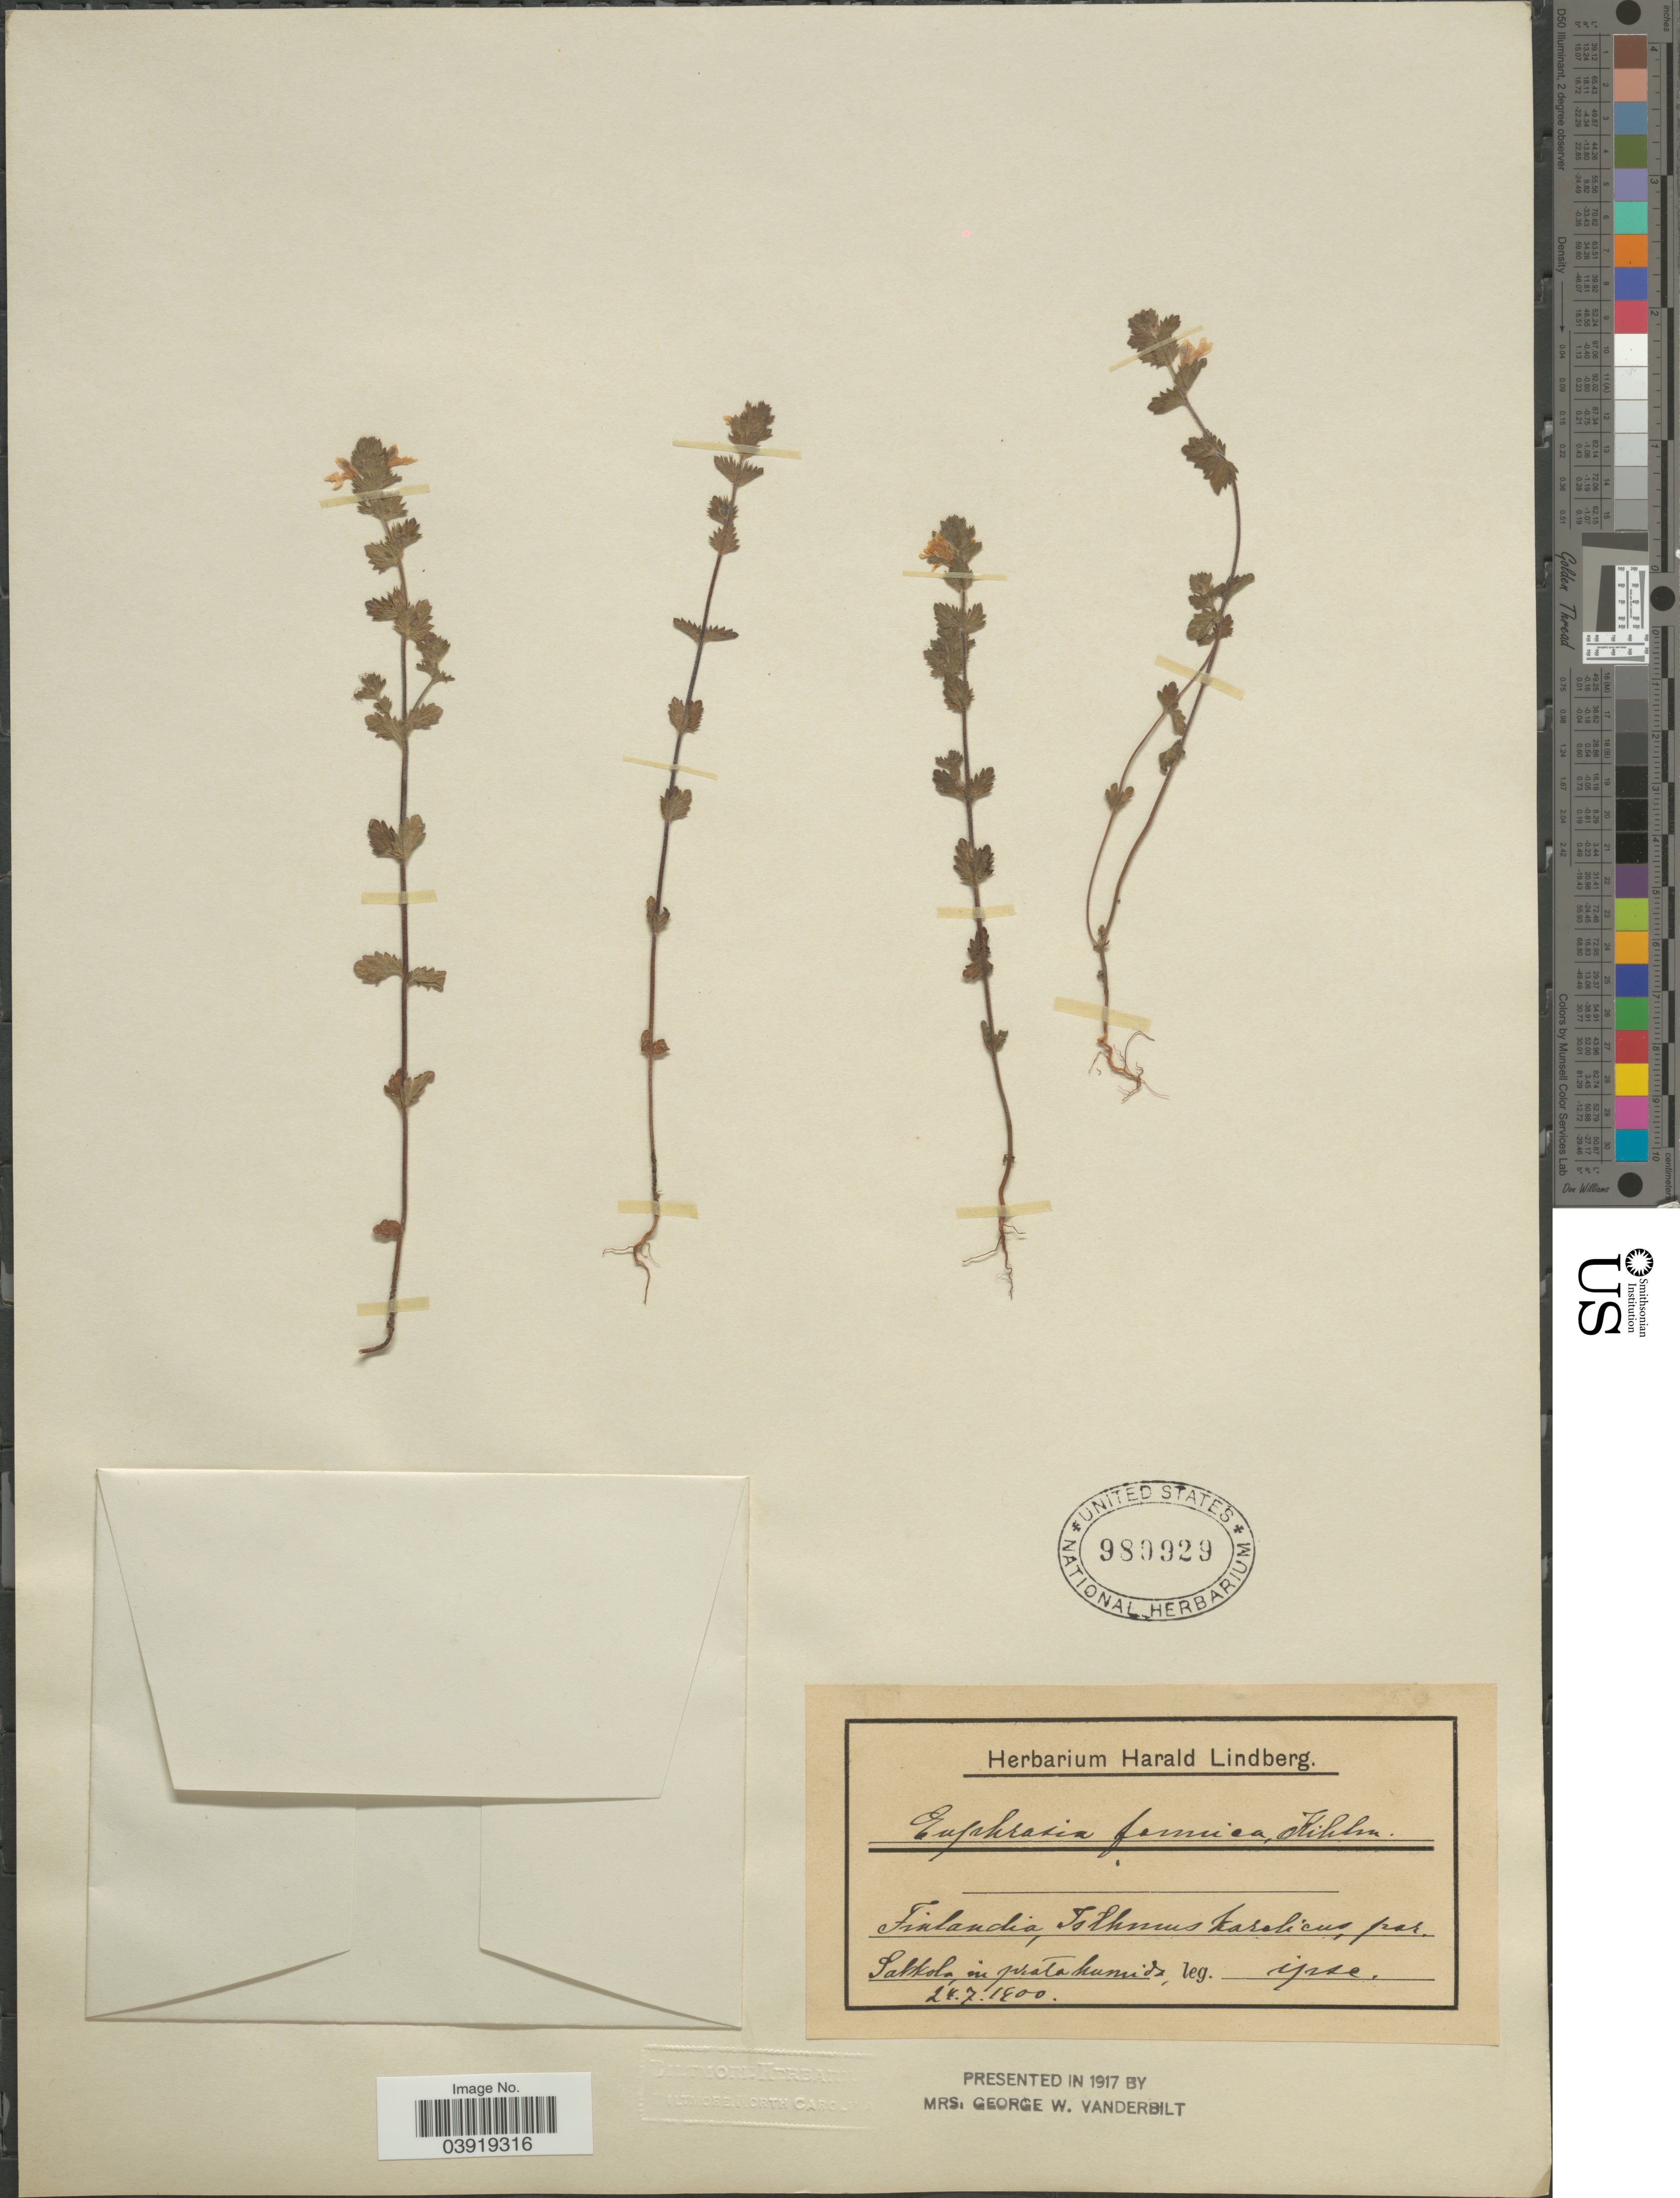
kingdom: Plantae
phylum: Tracheophyta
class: Magnoliopsida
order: Lamiales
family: Orobanchaceae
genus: Euphrasia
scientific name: Euphrasia fragosa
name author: W.R. Barker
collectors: H. Lindberg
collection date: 1900-07-24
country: Finland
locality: Finlandia, Isthmus Karelicus, par Sakkola in prato humids.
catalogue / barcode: US 980929